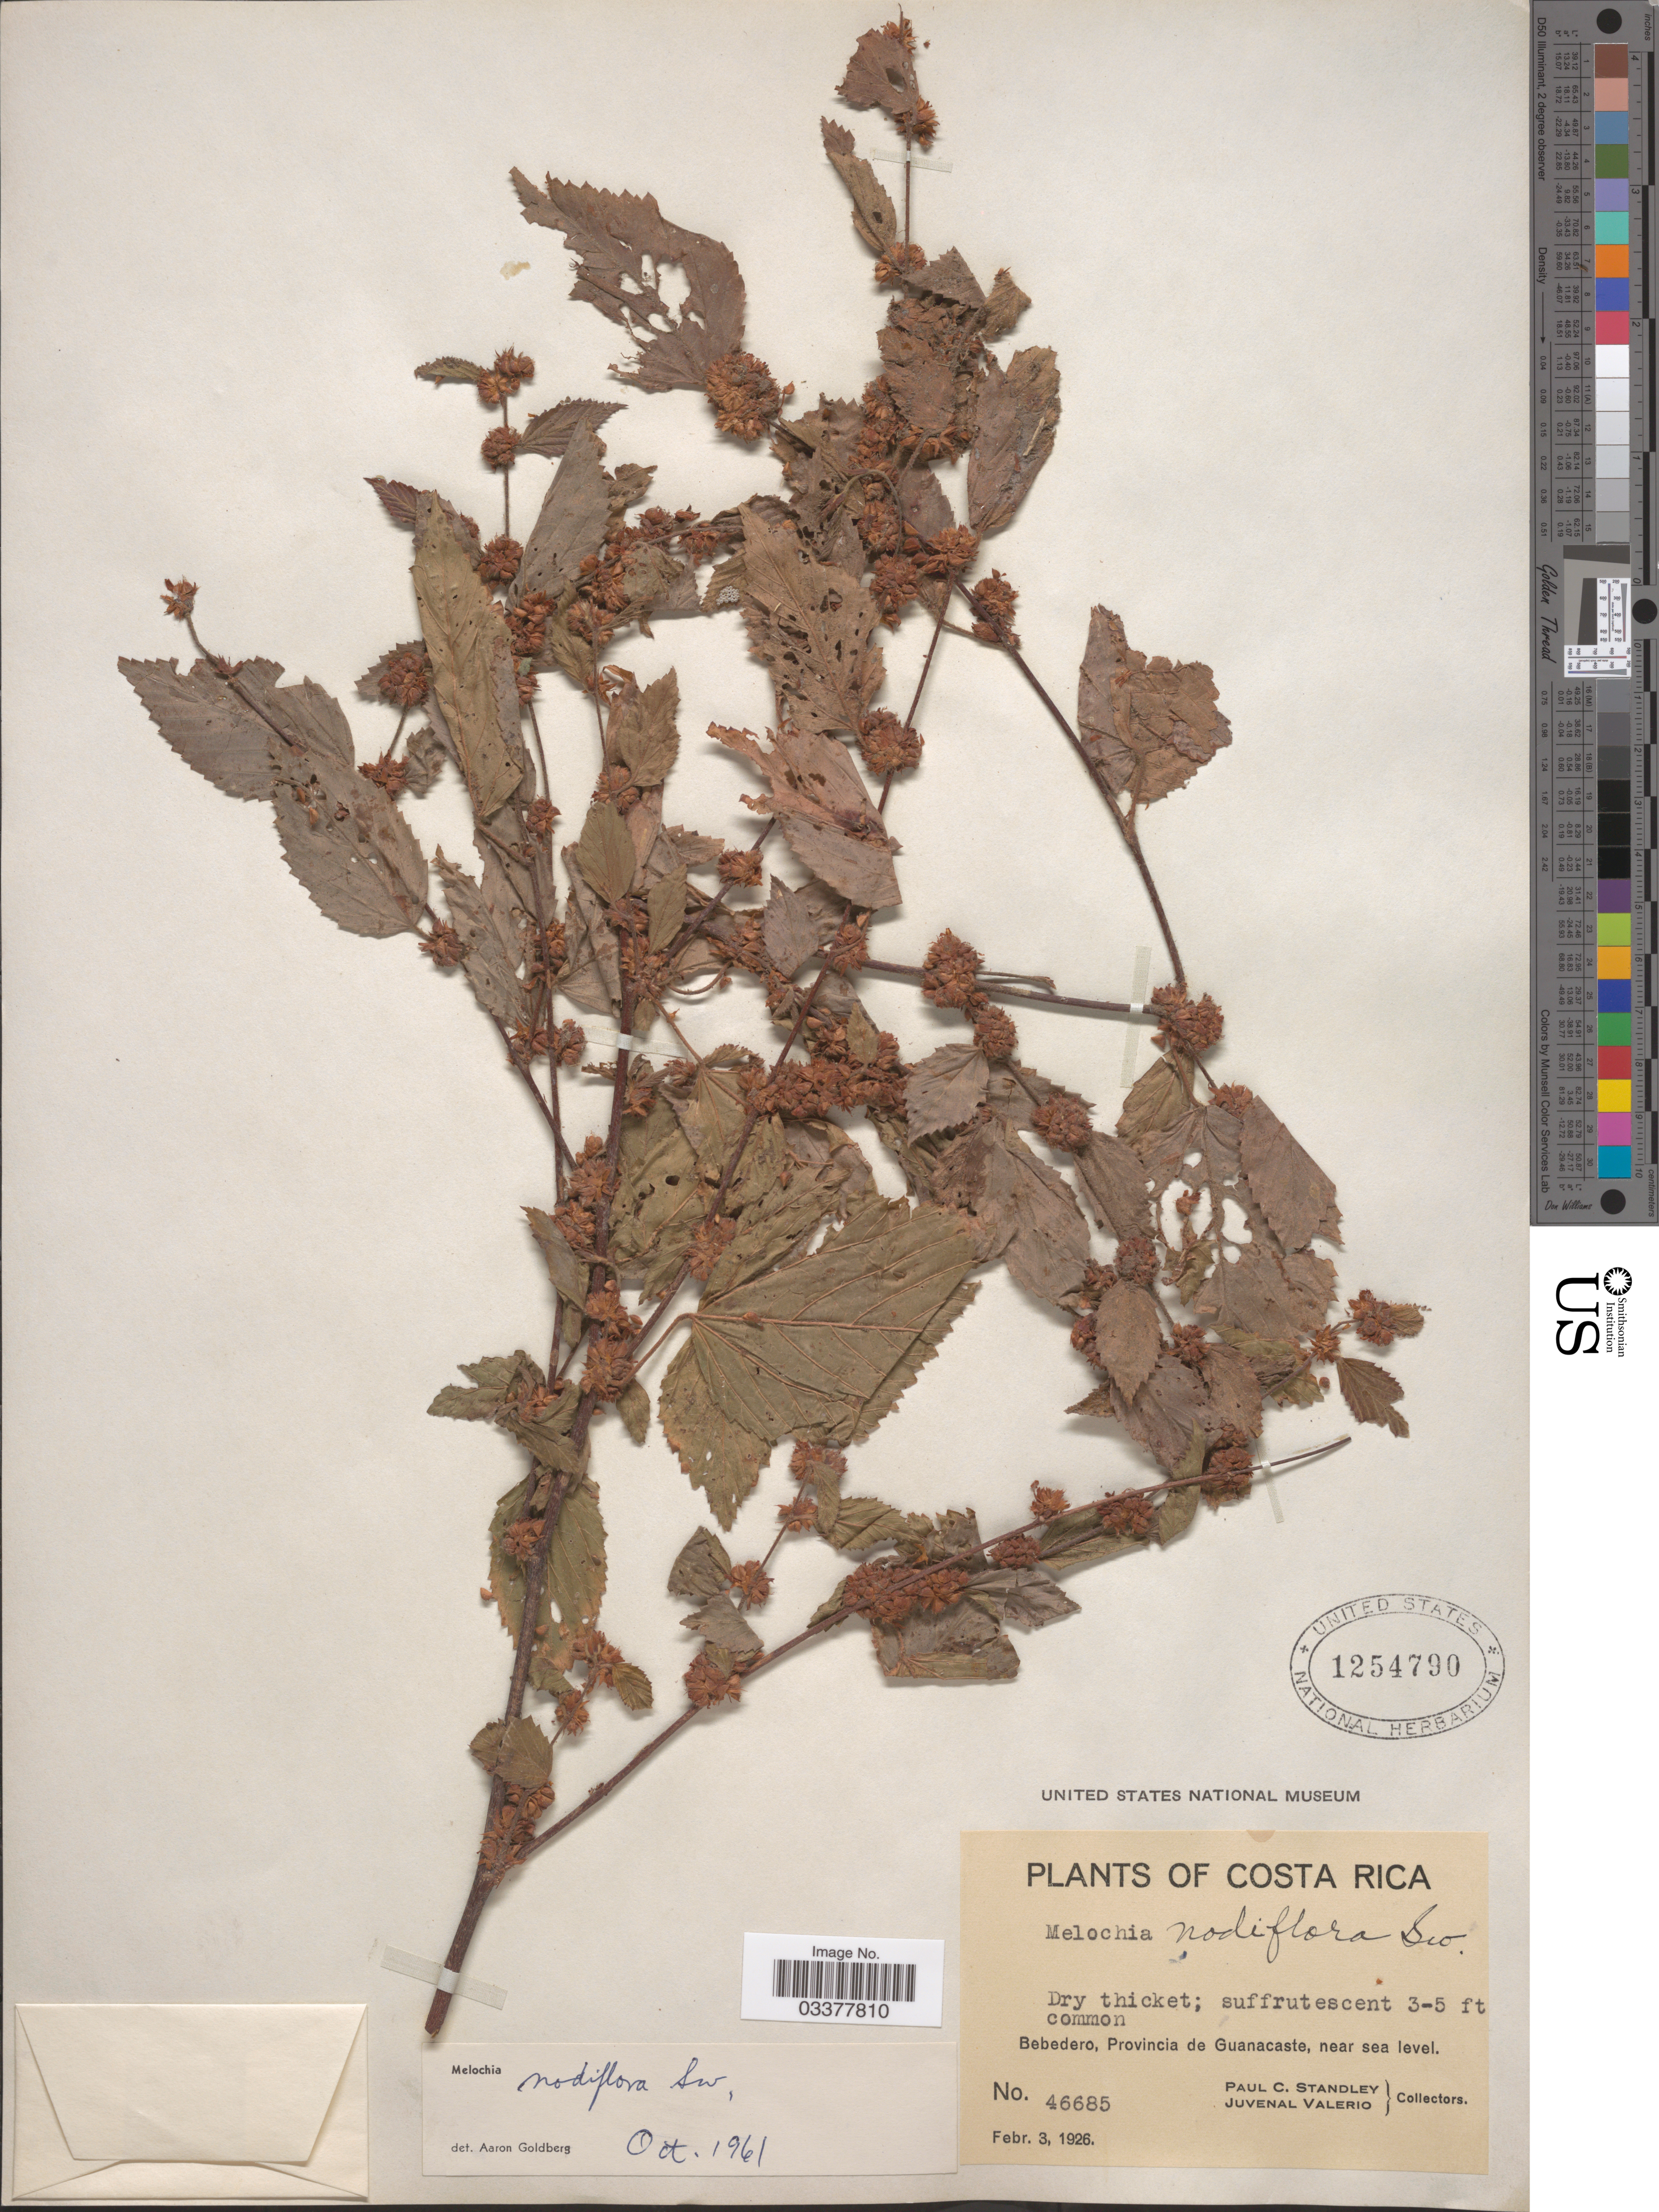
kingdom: Plantae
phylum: Tracheophyta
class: Magnoliopsida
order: Malvales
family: Malvaceae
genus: Melochia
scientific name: Melochia nodiflora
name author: Sw.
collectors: P. C. Standley & J. Valerio R.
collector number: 46685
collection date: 1926-02-03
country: Costa Rica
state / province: Guanacaste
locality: Bebedero.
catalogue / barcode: US 1254790